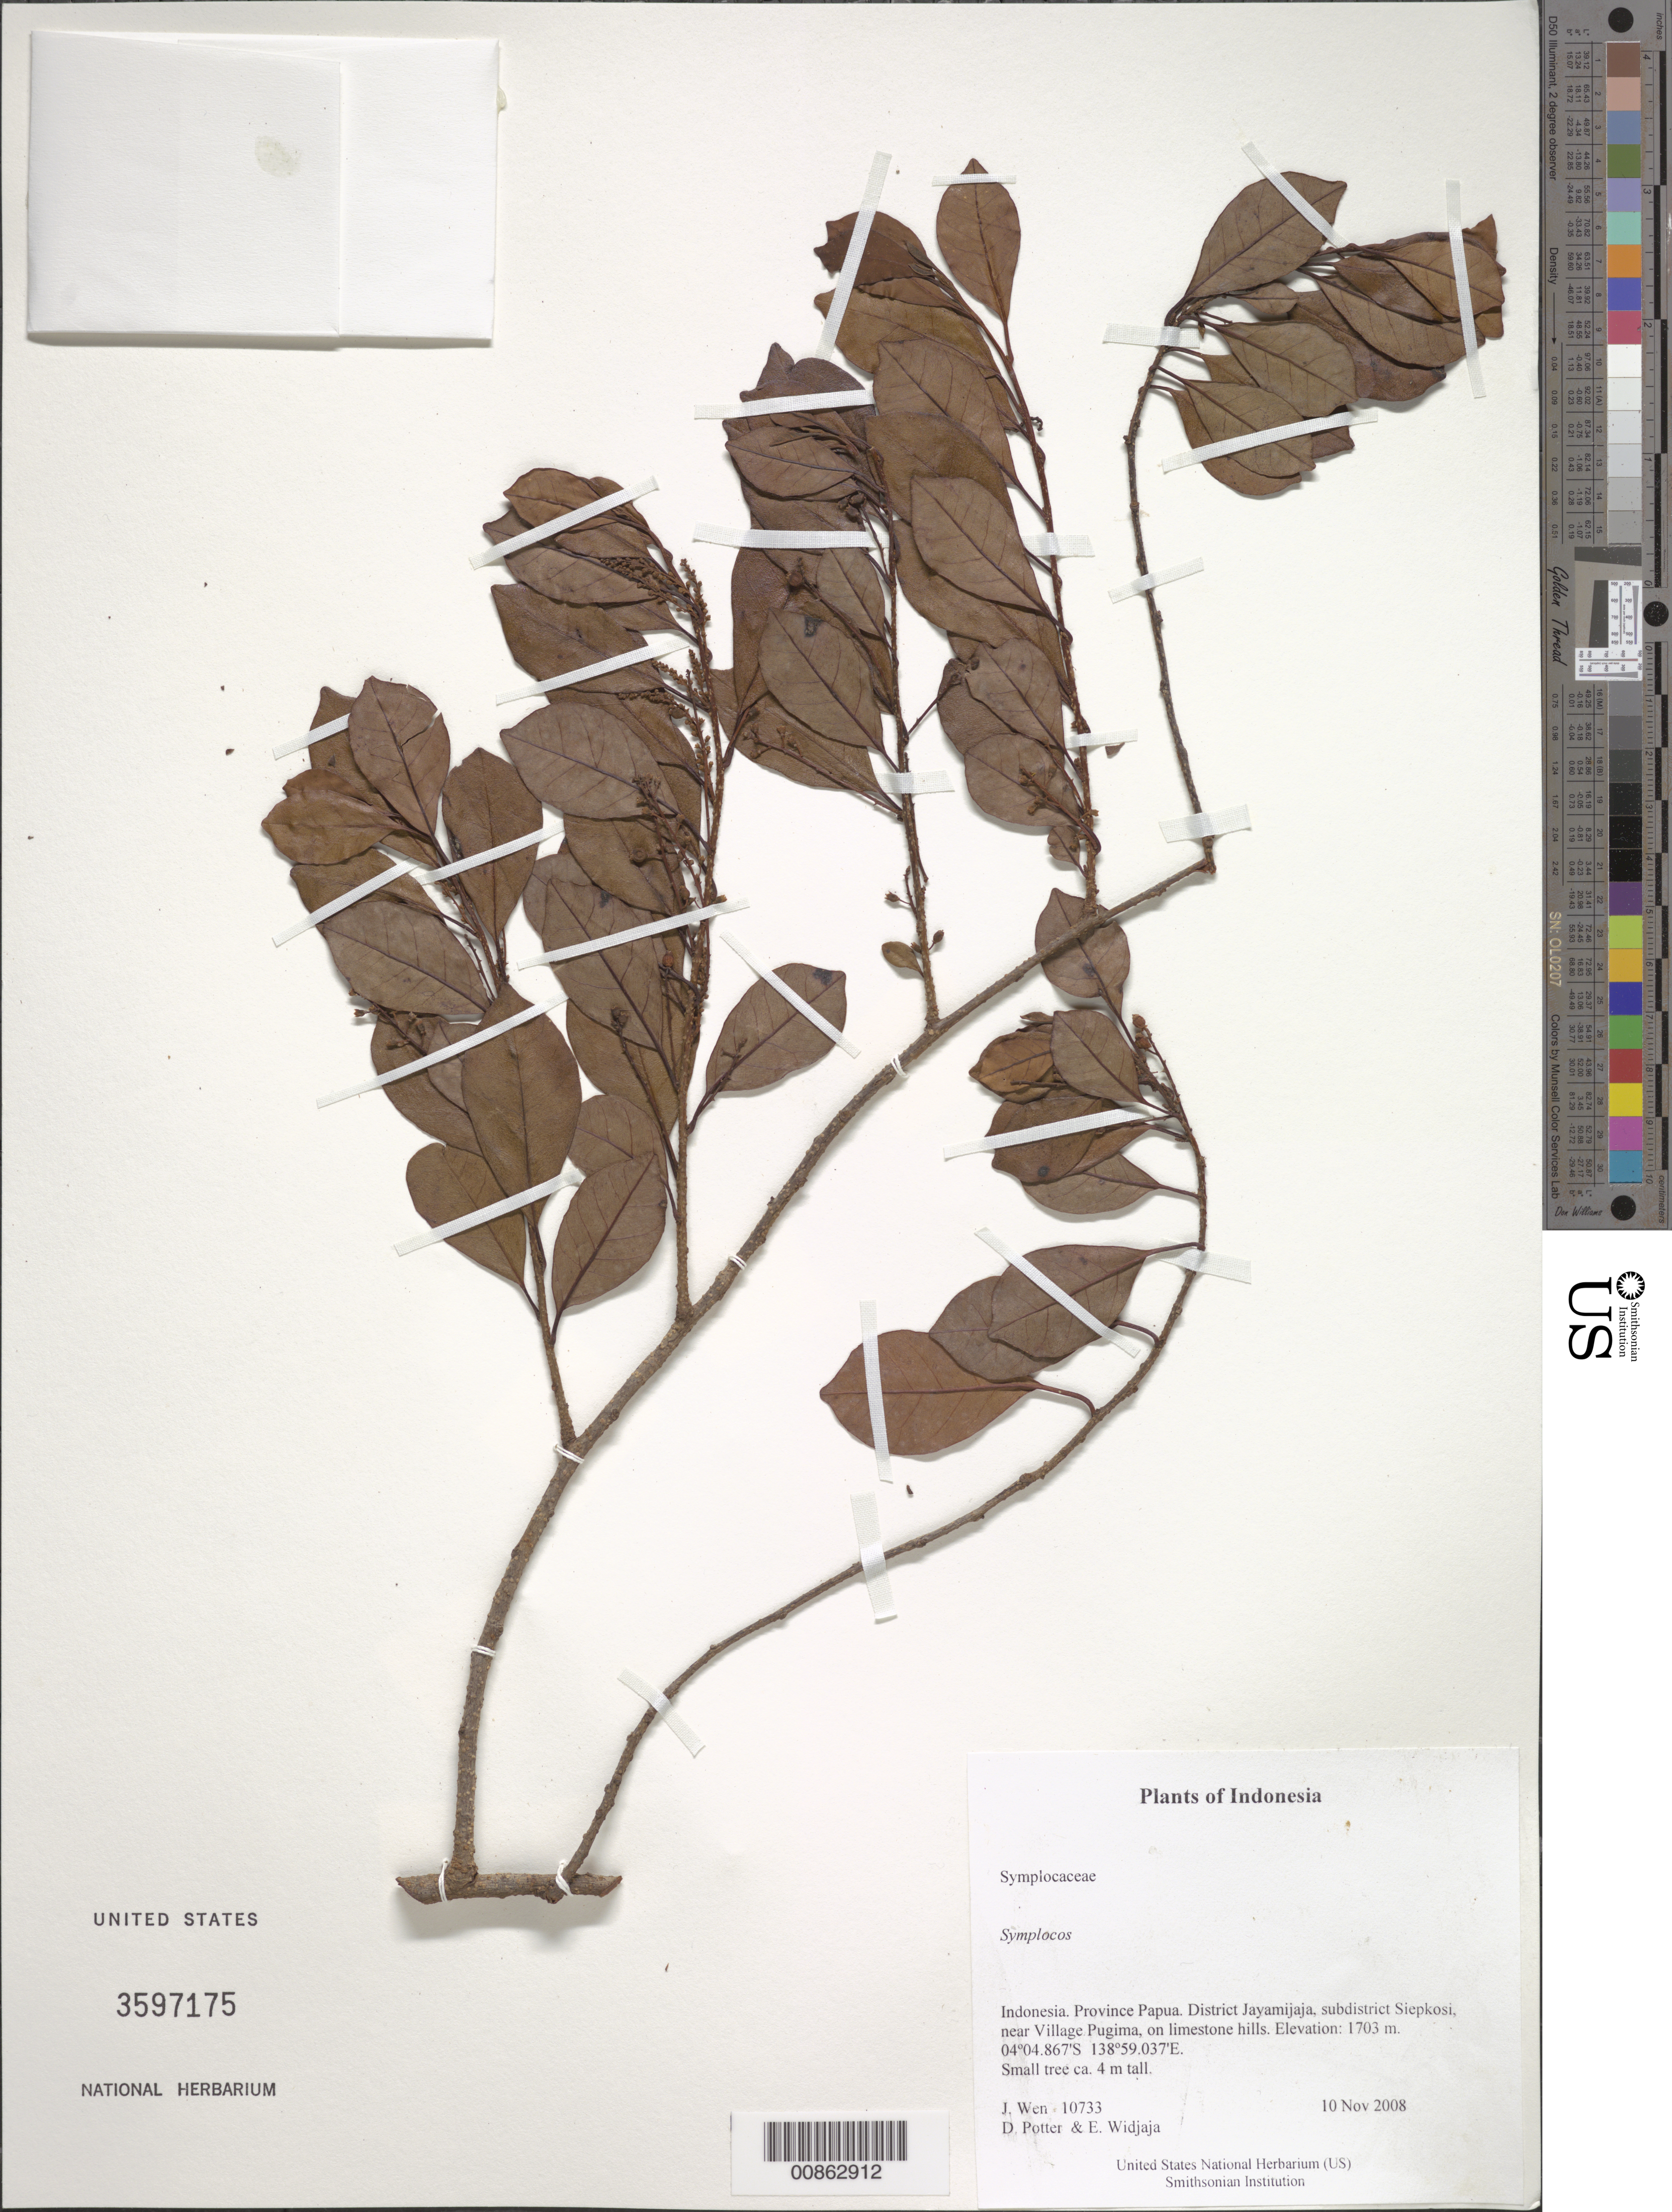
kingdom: Plantae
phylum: Tracheophyta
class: Magnoliopsida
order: Ericales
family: Symplocaceae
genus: Symplocos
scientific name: Symplocos sp.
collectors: J. Wen, D. Potter & E. A. Widjaja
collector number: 10733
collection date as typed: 10 Nov 2008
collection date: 2008-11-10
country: Indonesia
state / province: Papua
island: New Guinea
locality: District Jayamijaja, subdistrict Siepkosi, near Village Pugima, on limestone hills. Irian Barat.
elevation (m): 1703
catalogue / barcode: US 3597175